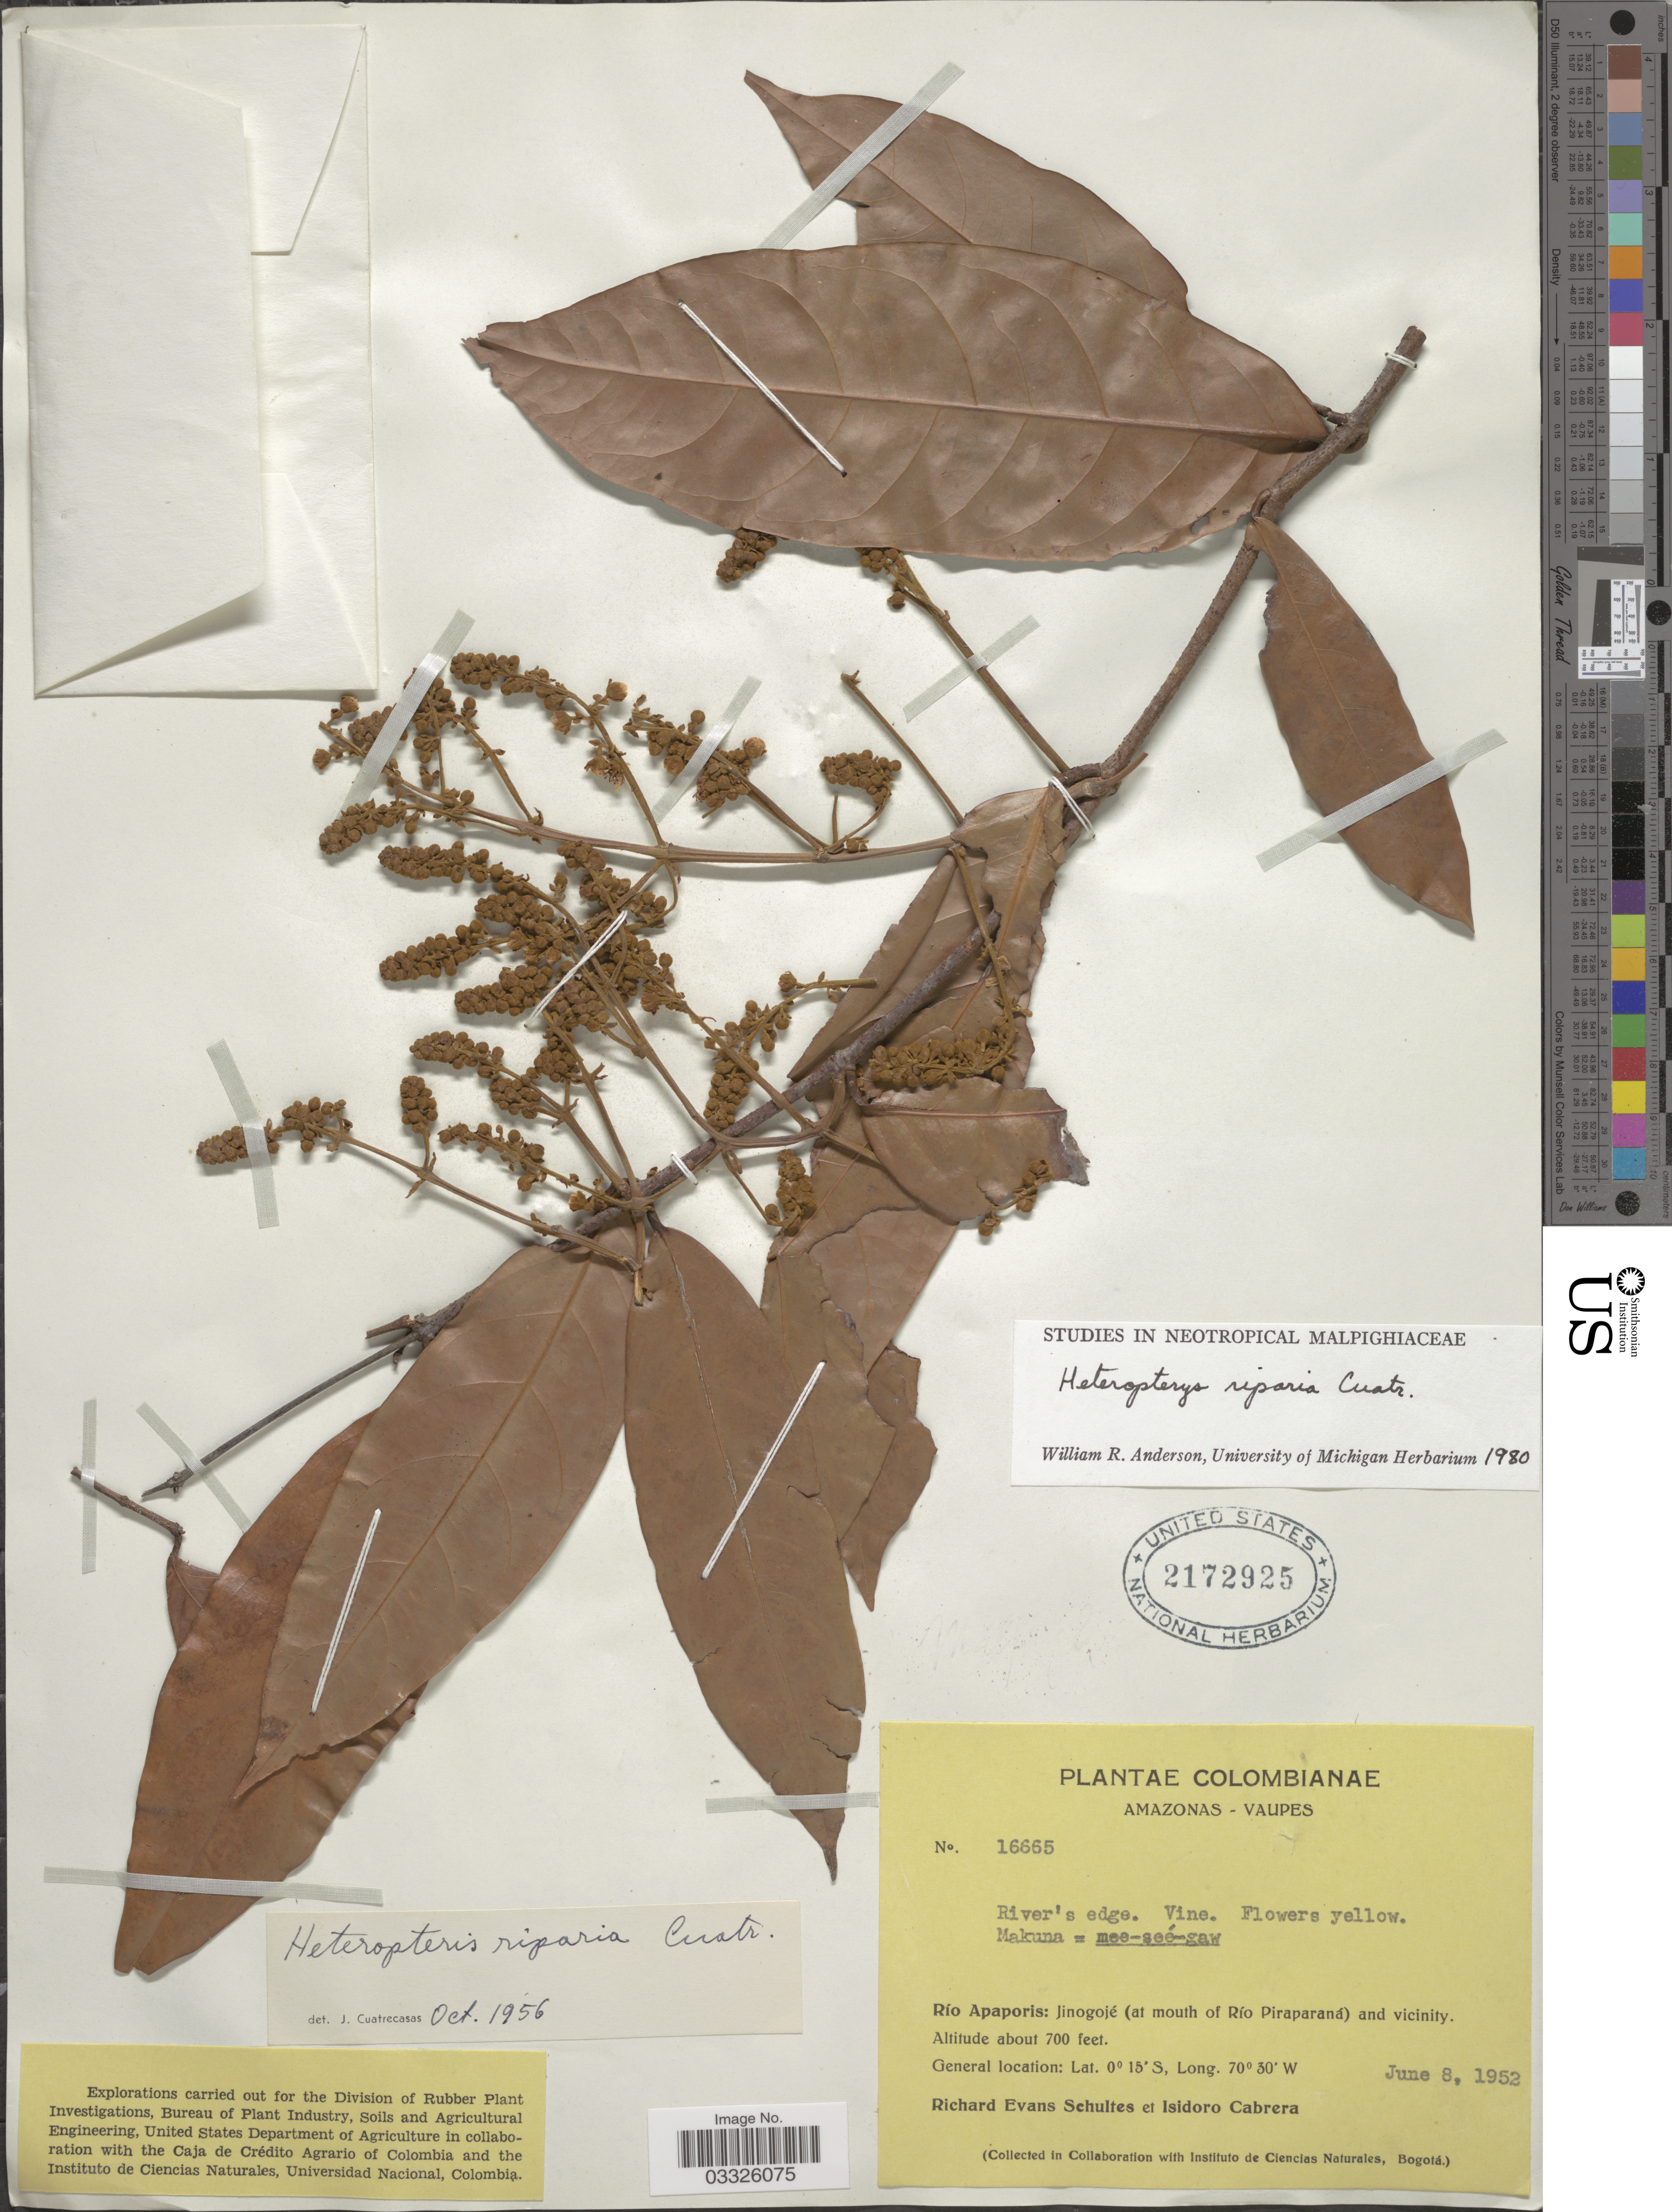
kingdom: Plantae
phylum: Tracheophyta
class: Magnoliopsida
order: Malpighiales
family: Malpighiaceae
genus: Heteropterys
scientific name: Heteropterys riparia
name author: Cuatrec.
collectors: R. E. Schultes & I. Cabrera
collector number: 16665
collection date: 1952-06-08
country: Colombia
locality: Amazonas - Vaupes. Río Apaporis: Jinogojé (at mouth of Río Piraparaná) and vicinity.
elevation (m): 213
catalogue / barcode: US 2172925